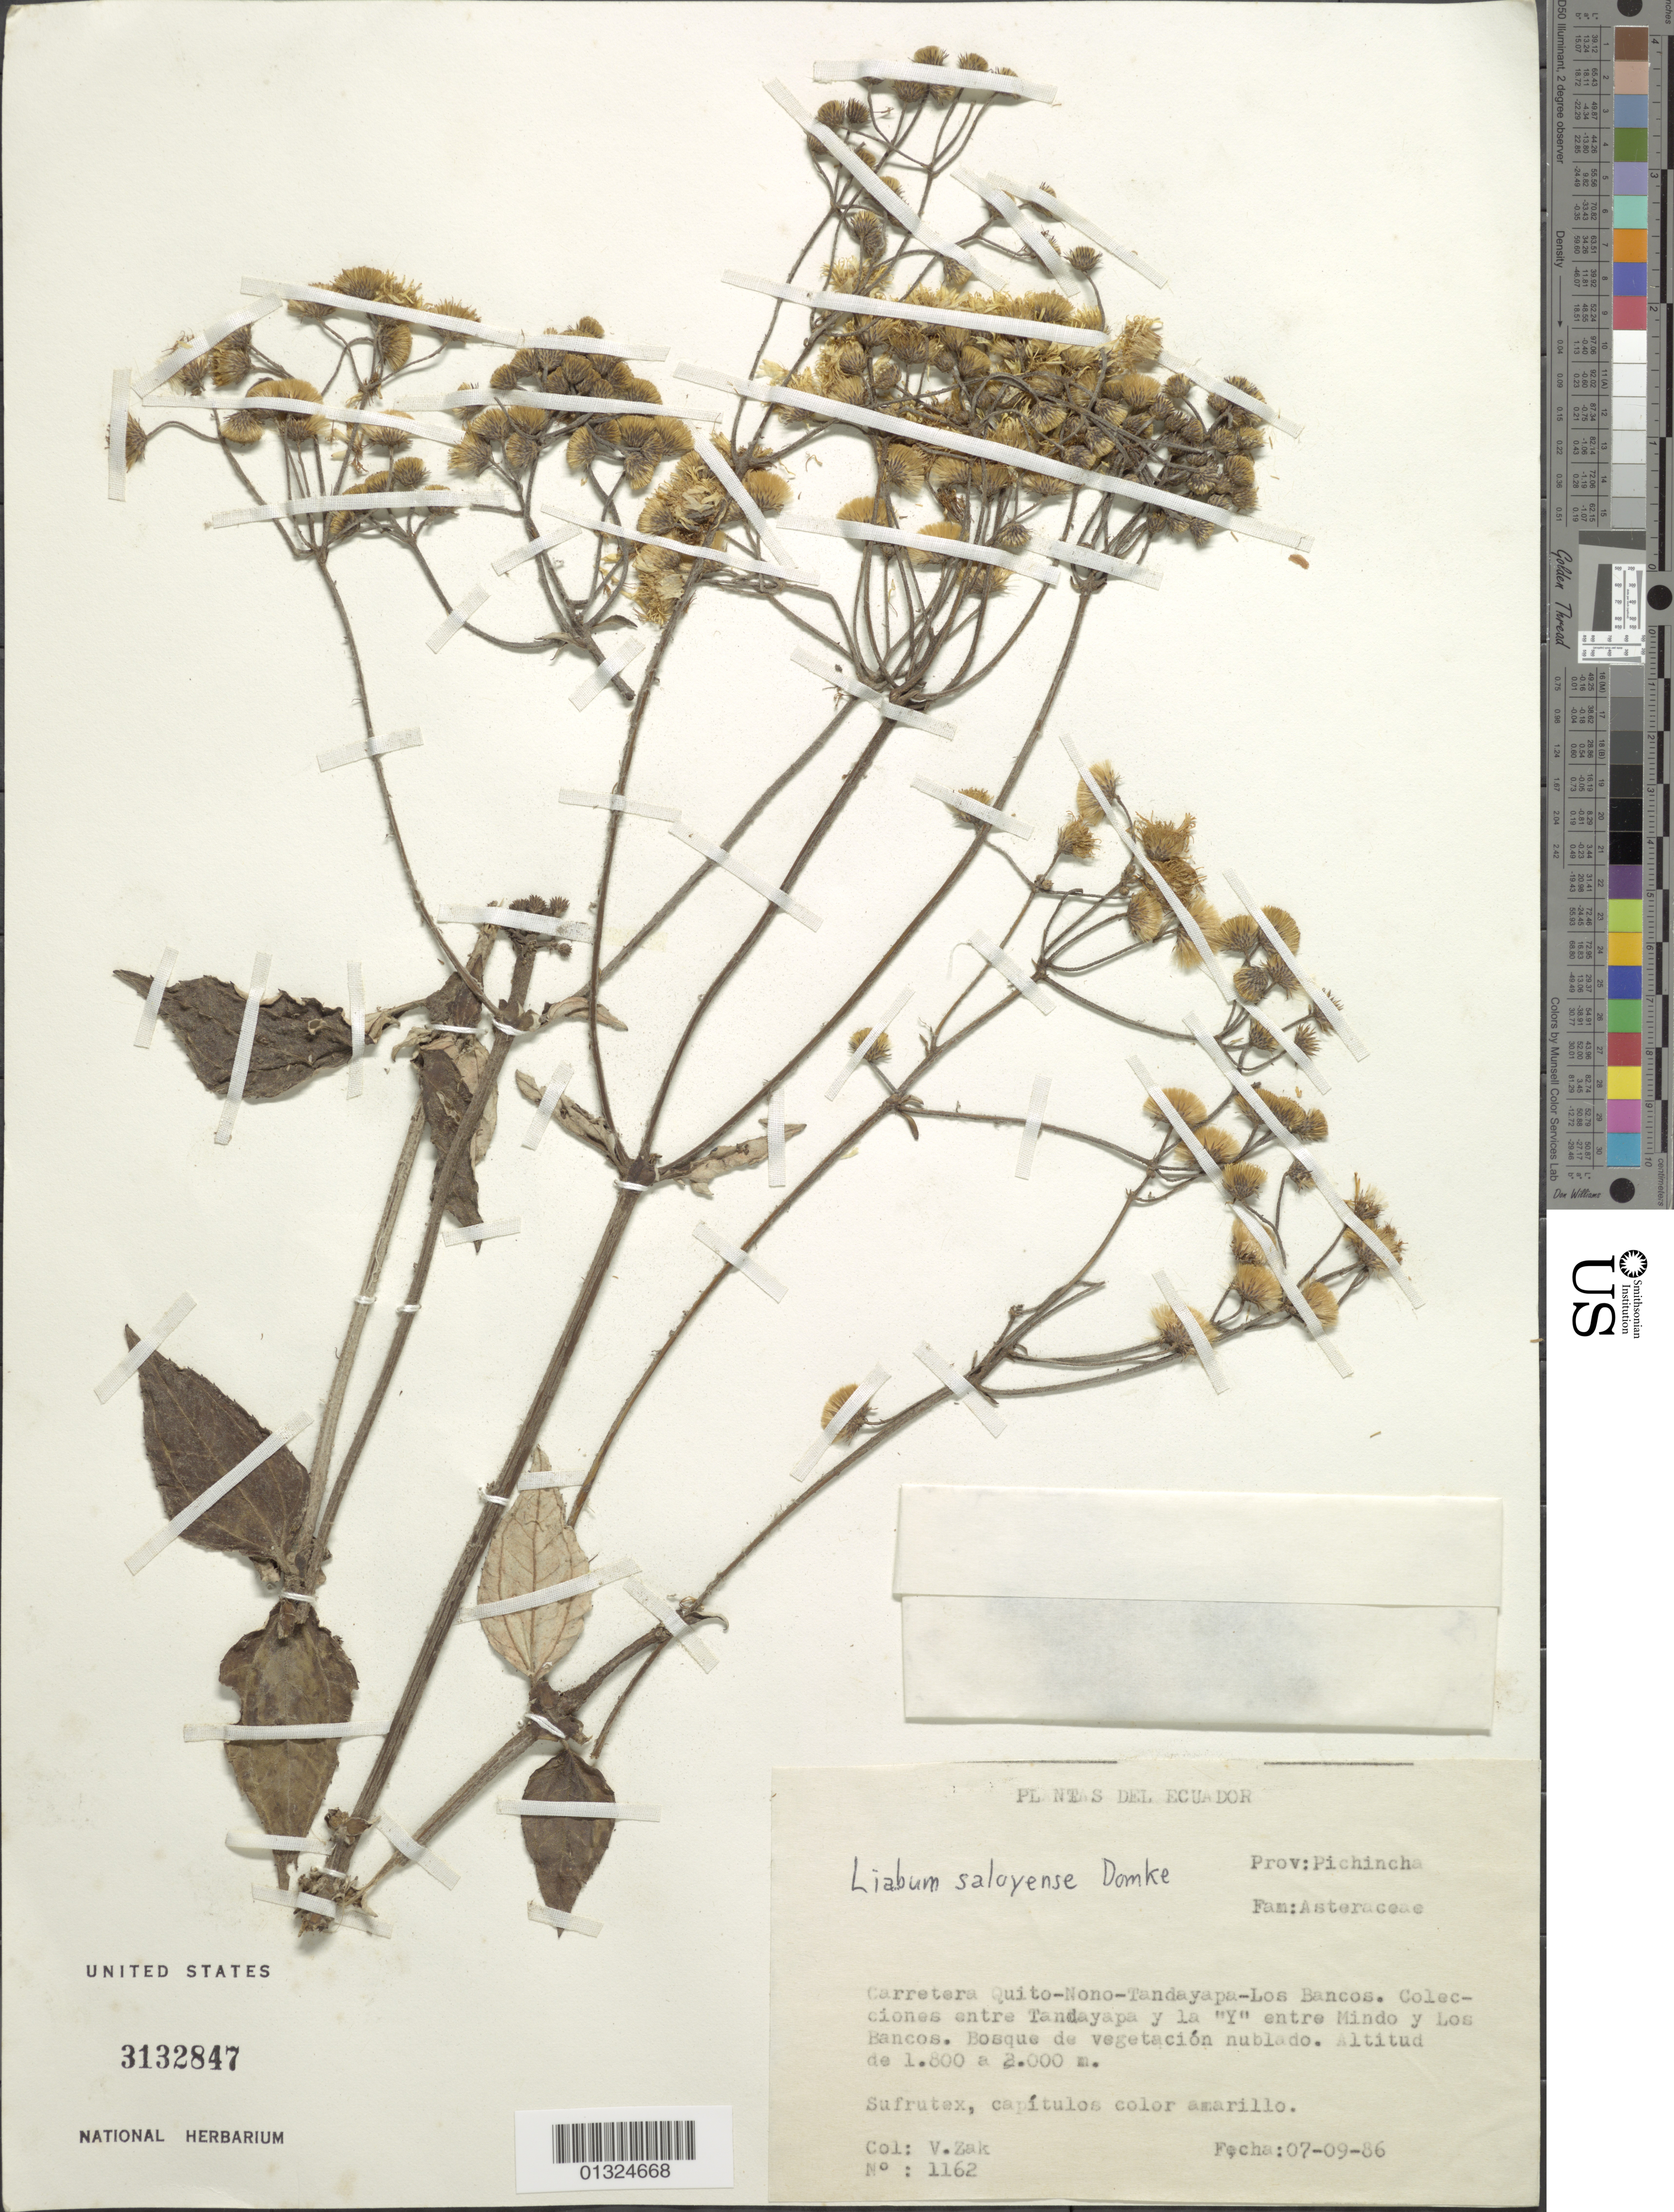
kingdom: Plantae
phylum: Tracheophyta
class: Magnoliopsida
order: Asterales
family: Asteraceae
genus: Liabum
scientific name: Liabum saloyense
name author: Domke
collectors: V. Zak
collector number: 1162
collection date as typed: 7 September 1986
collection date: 1986-09-07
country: Ecuador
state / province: Pichincha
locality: Carretera Quito-Nono-Tandayapa-Los Bancos. Entre Tandayapa y la "Y" entre Mindo y Los Bancos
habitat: Bosque de vegetacion nublado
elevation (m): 1800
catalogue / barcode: US 3132847